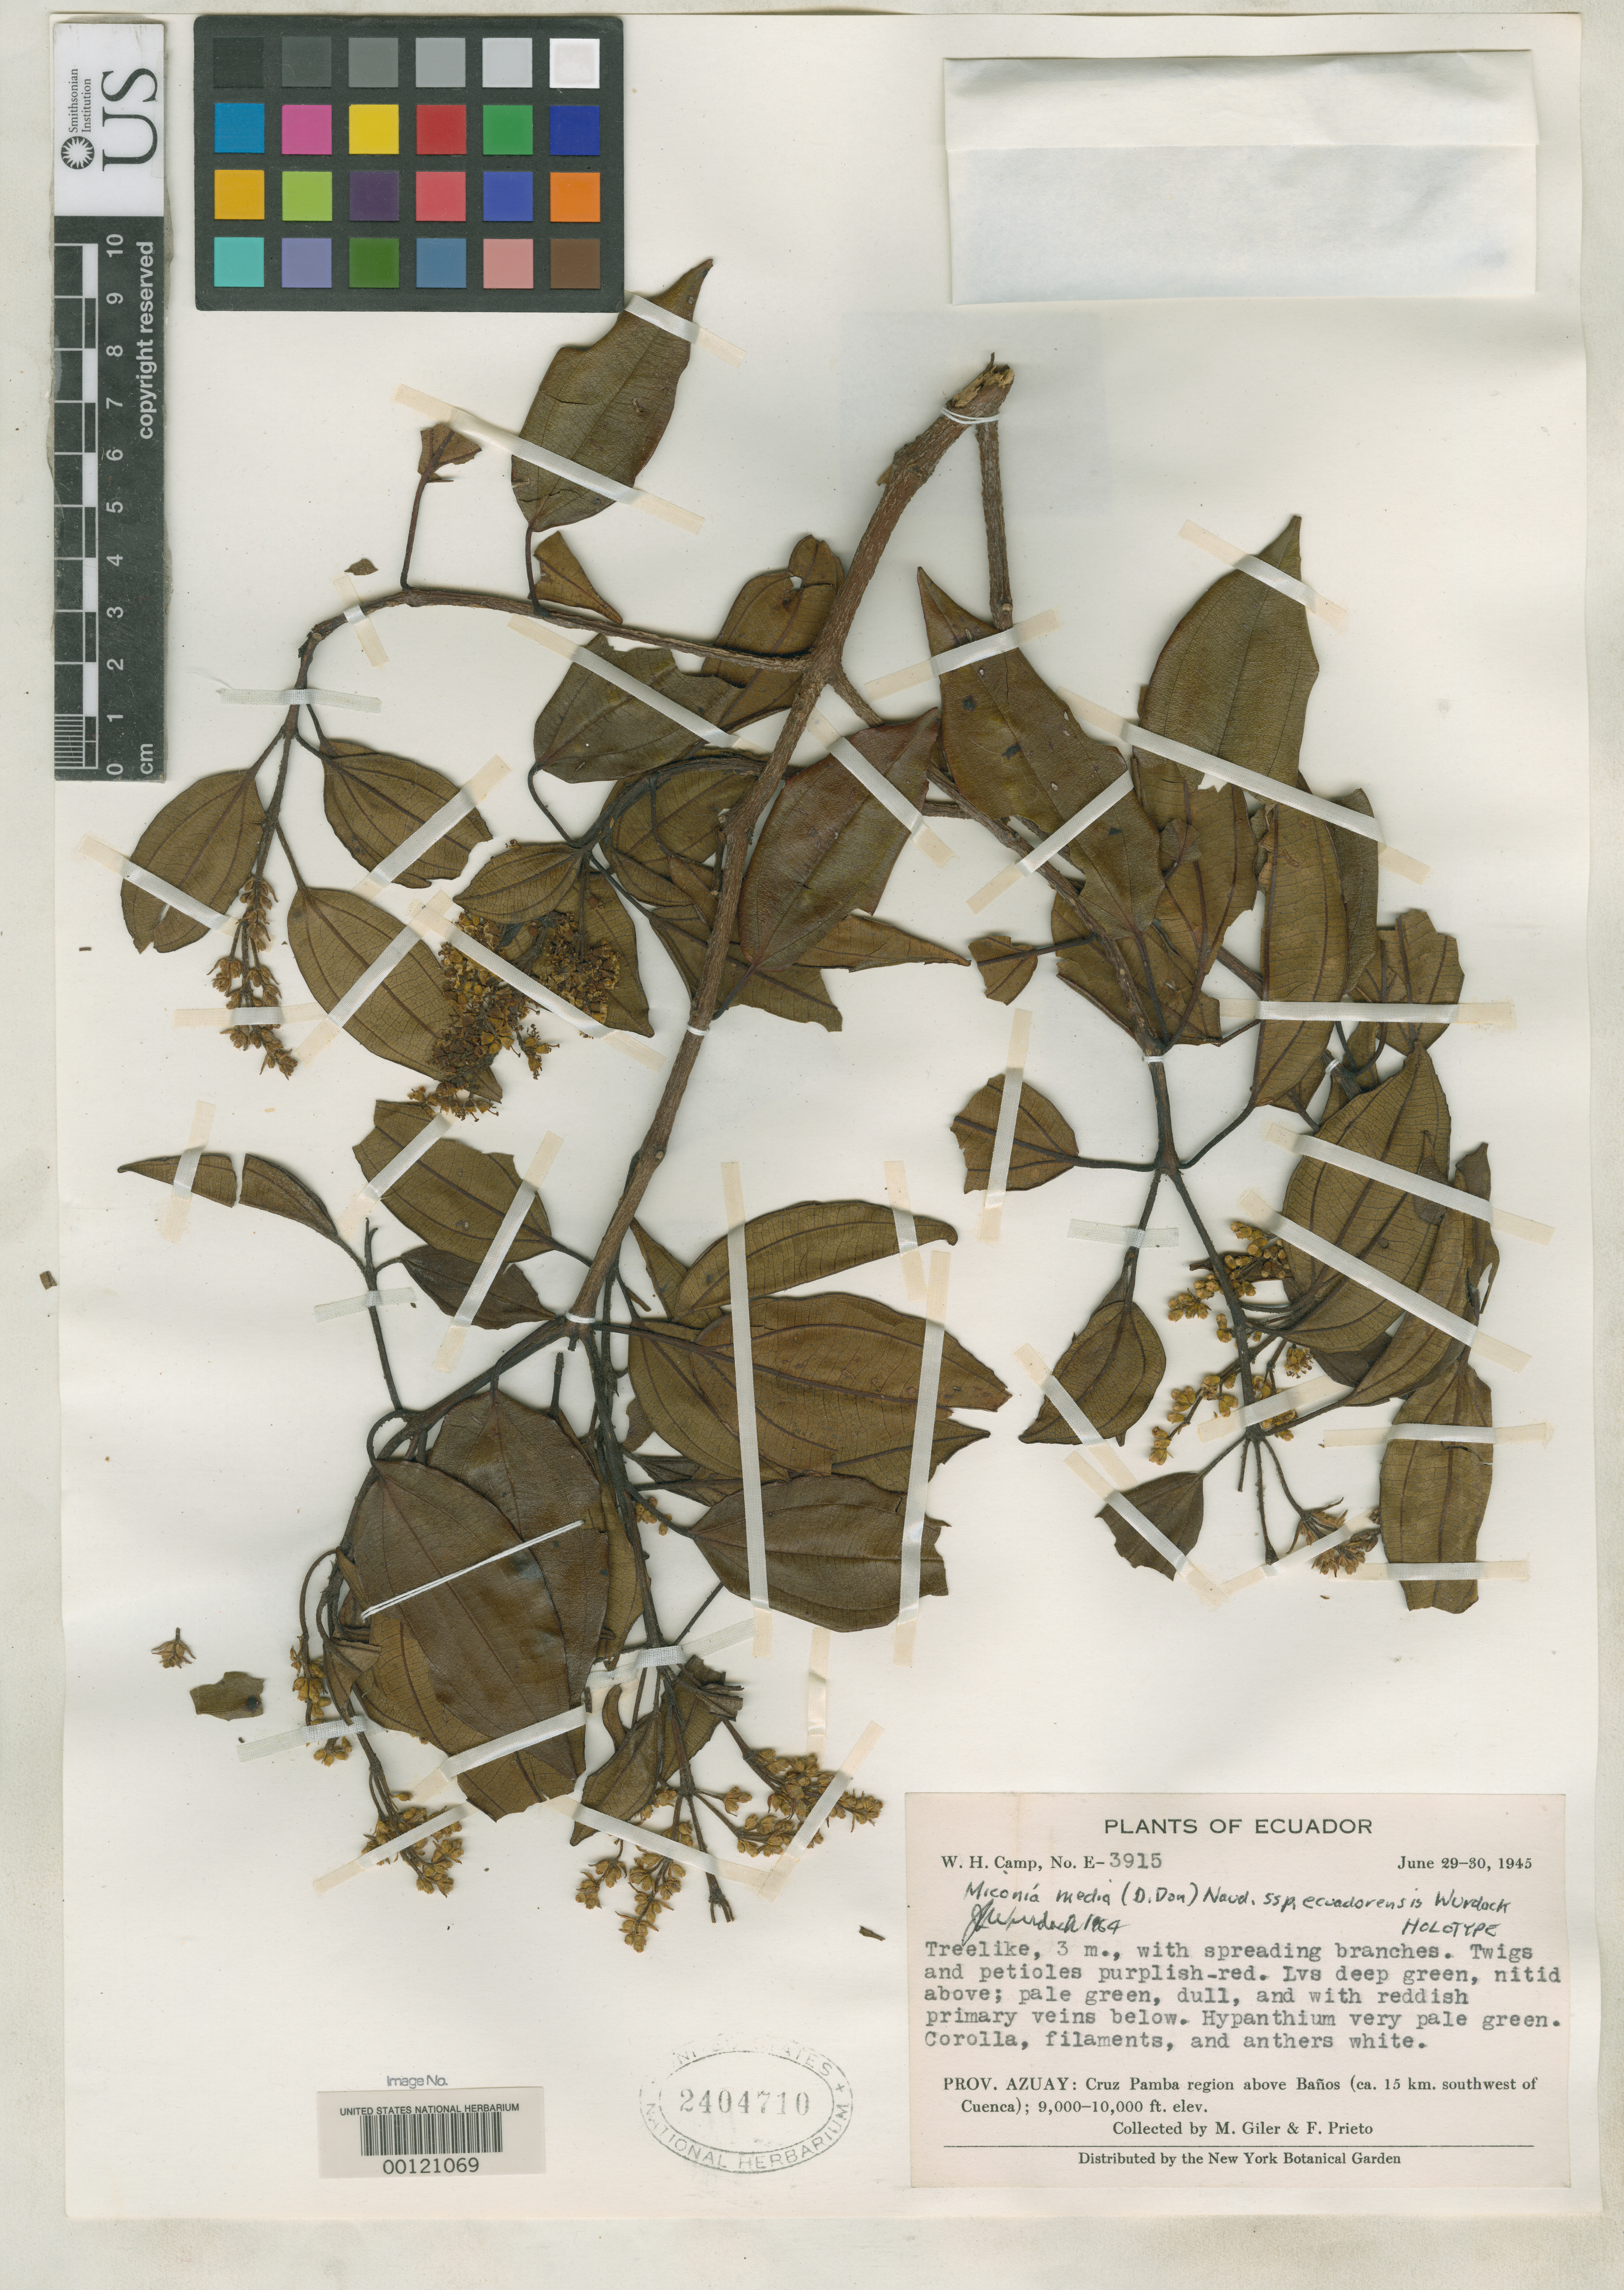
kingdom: Plantae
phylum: Tracheophyta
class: Magnoliopsida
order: Myrtales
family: Melastomataceae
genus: Miconia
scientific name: Miconia media subsp. ecuadorensis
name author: Wurdack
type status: Holotype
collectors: W. H. Camp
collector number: E-3915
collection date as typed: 29 Jun 1945 to 30 Jun 1945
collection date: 1945-06-29/1945-06-30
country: Ecuador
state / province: Azuay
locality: Cruz Pamba region.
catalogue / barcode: US 2404710